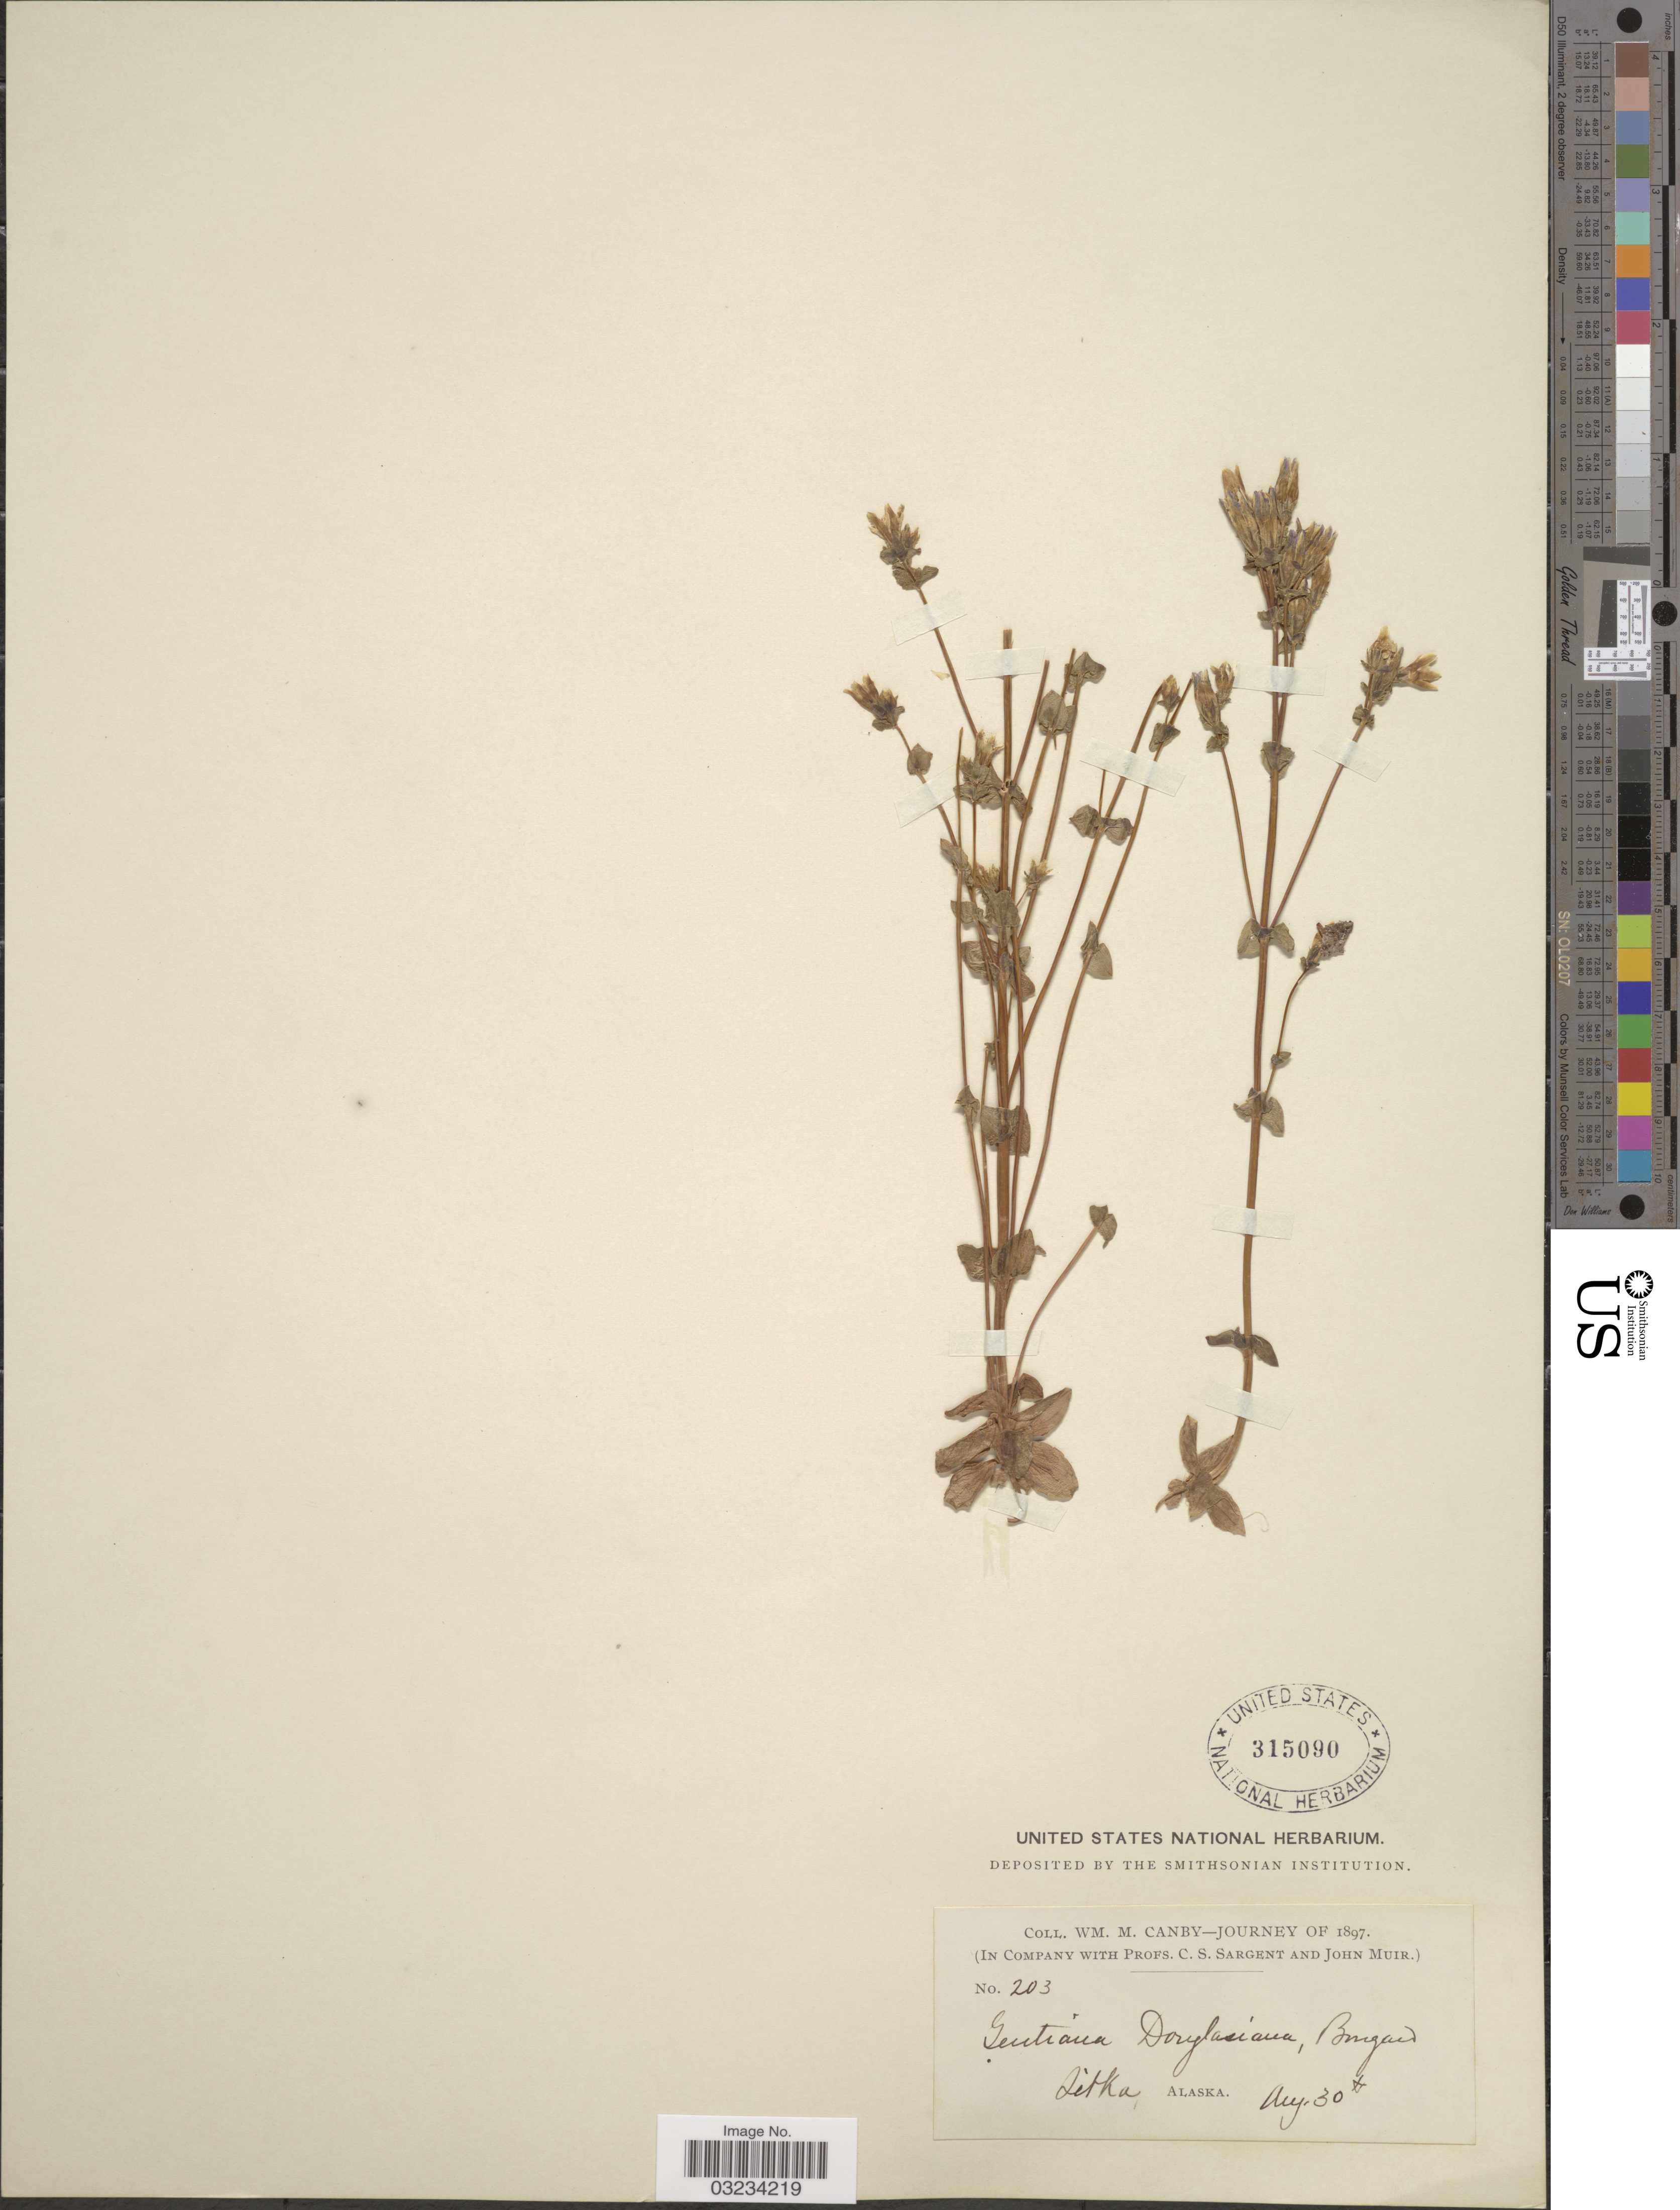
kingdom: Plantae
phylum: Tracheophyta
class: Magnoliopsida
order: Gentianales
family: Gentianaceae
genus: Gentiana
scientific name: Gentiana douglasiana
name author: Bong.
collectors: W. M. Canby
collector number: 203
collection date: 1897-08-30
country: United States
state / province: Alaska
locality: Sitka.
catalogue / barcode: US 315090